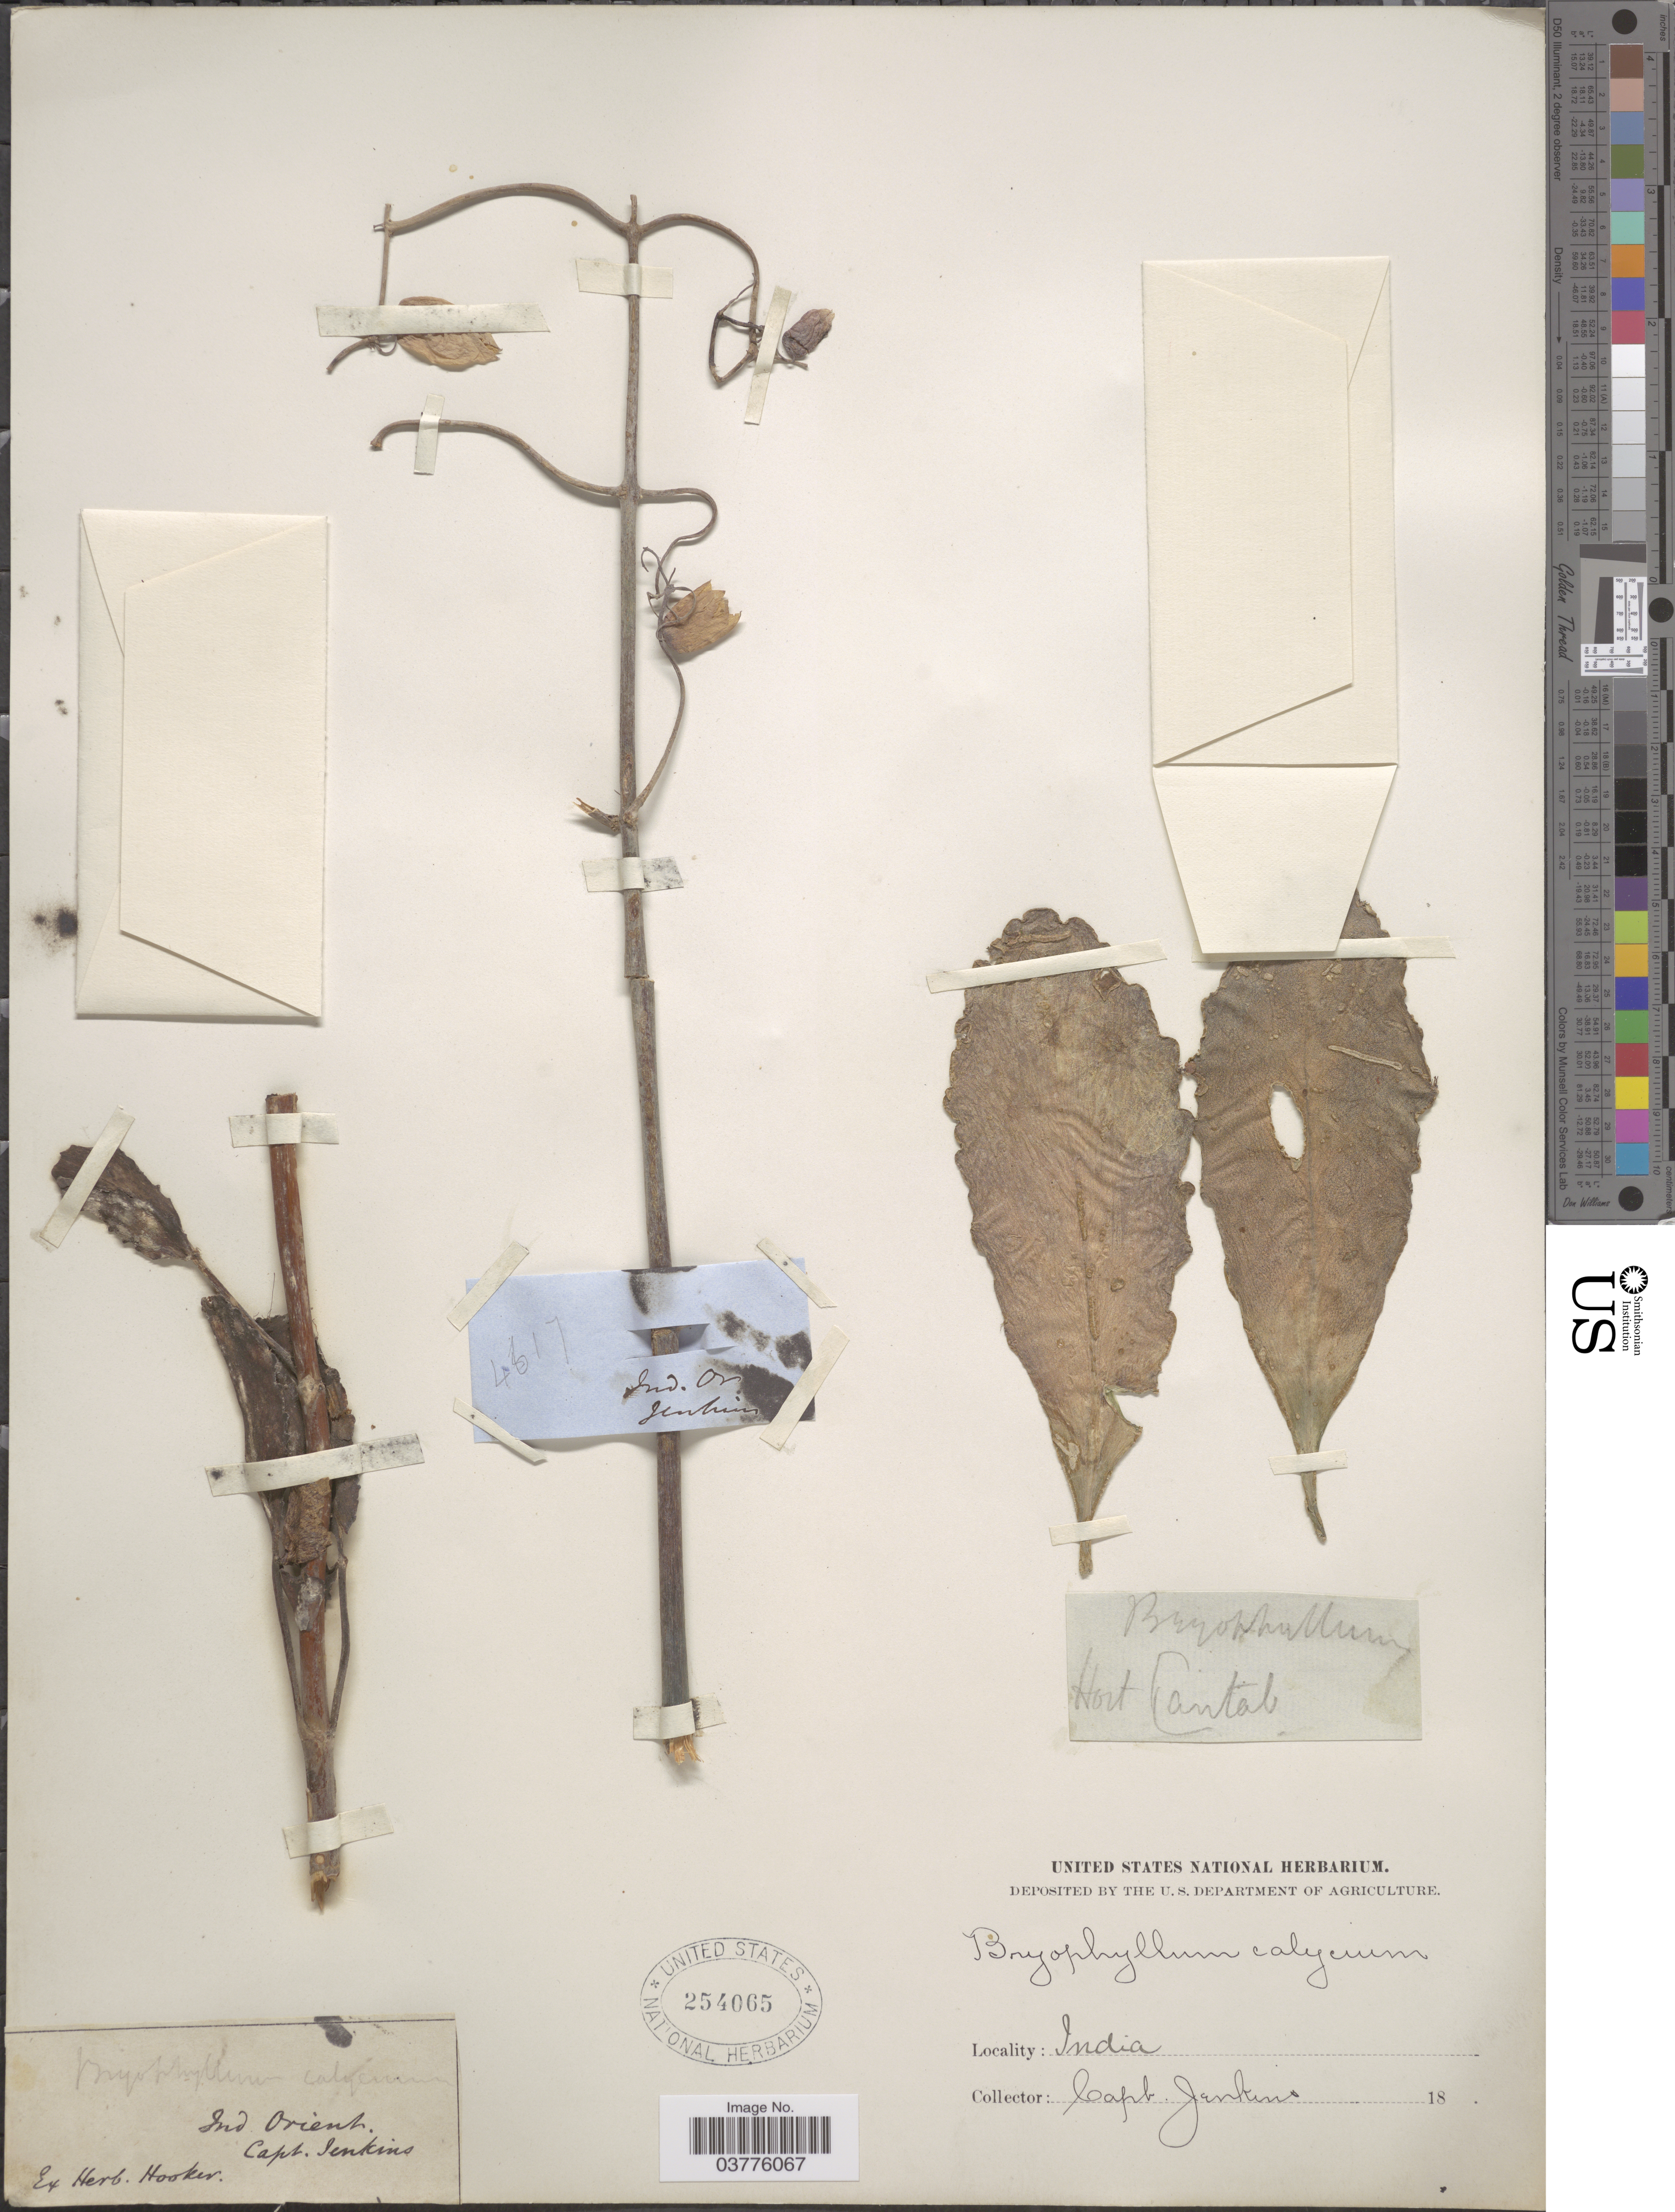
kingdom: Plantae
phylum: Tracheophyta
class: Magnoliopsida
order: Saxifragales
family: Crassulaceae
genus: Kalanchoe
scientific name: Kalanchoe pinnata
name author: (Lam.) Pers.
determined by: Strong, Mark T., (BOT), Smithsonian Institution - National Museum of Natural History (UNITED STATES)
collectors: -. Jenkins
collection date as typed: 18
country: India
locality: Ind. Orient. Hort Cantal*.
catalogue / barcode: US 25405